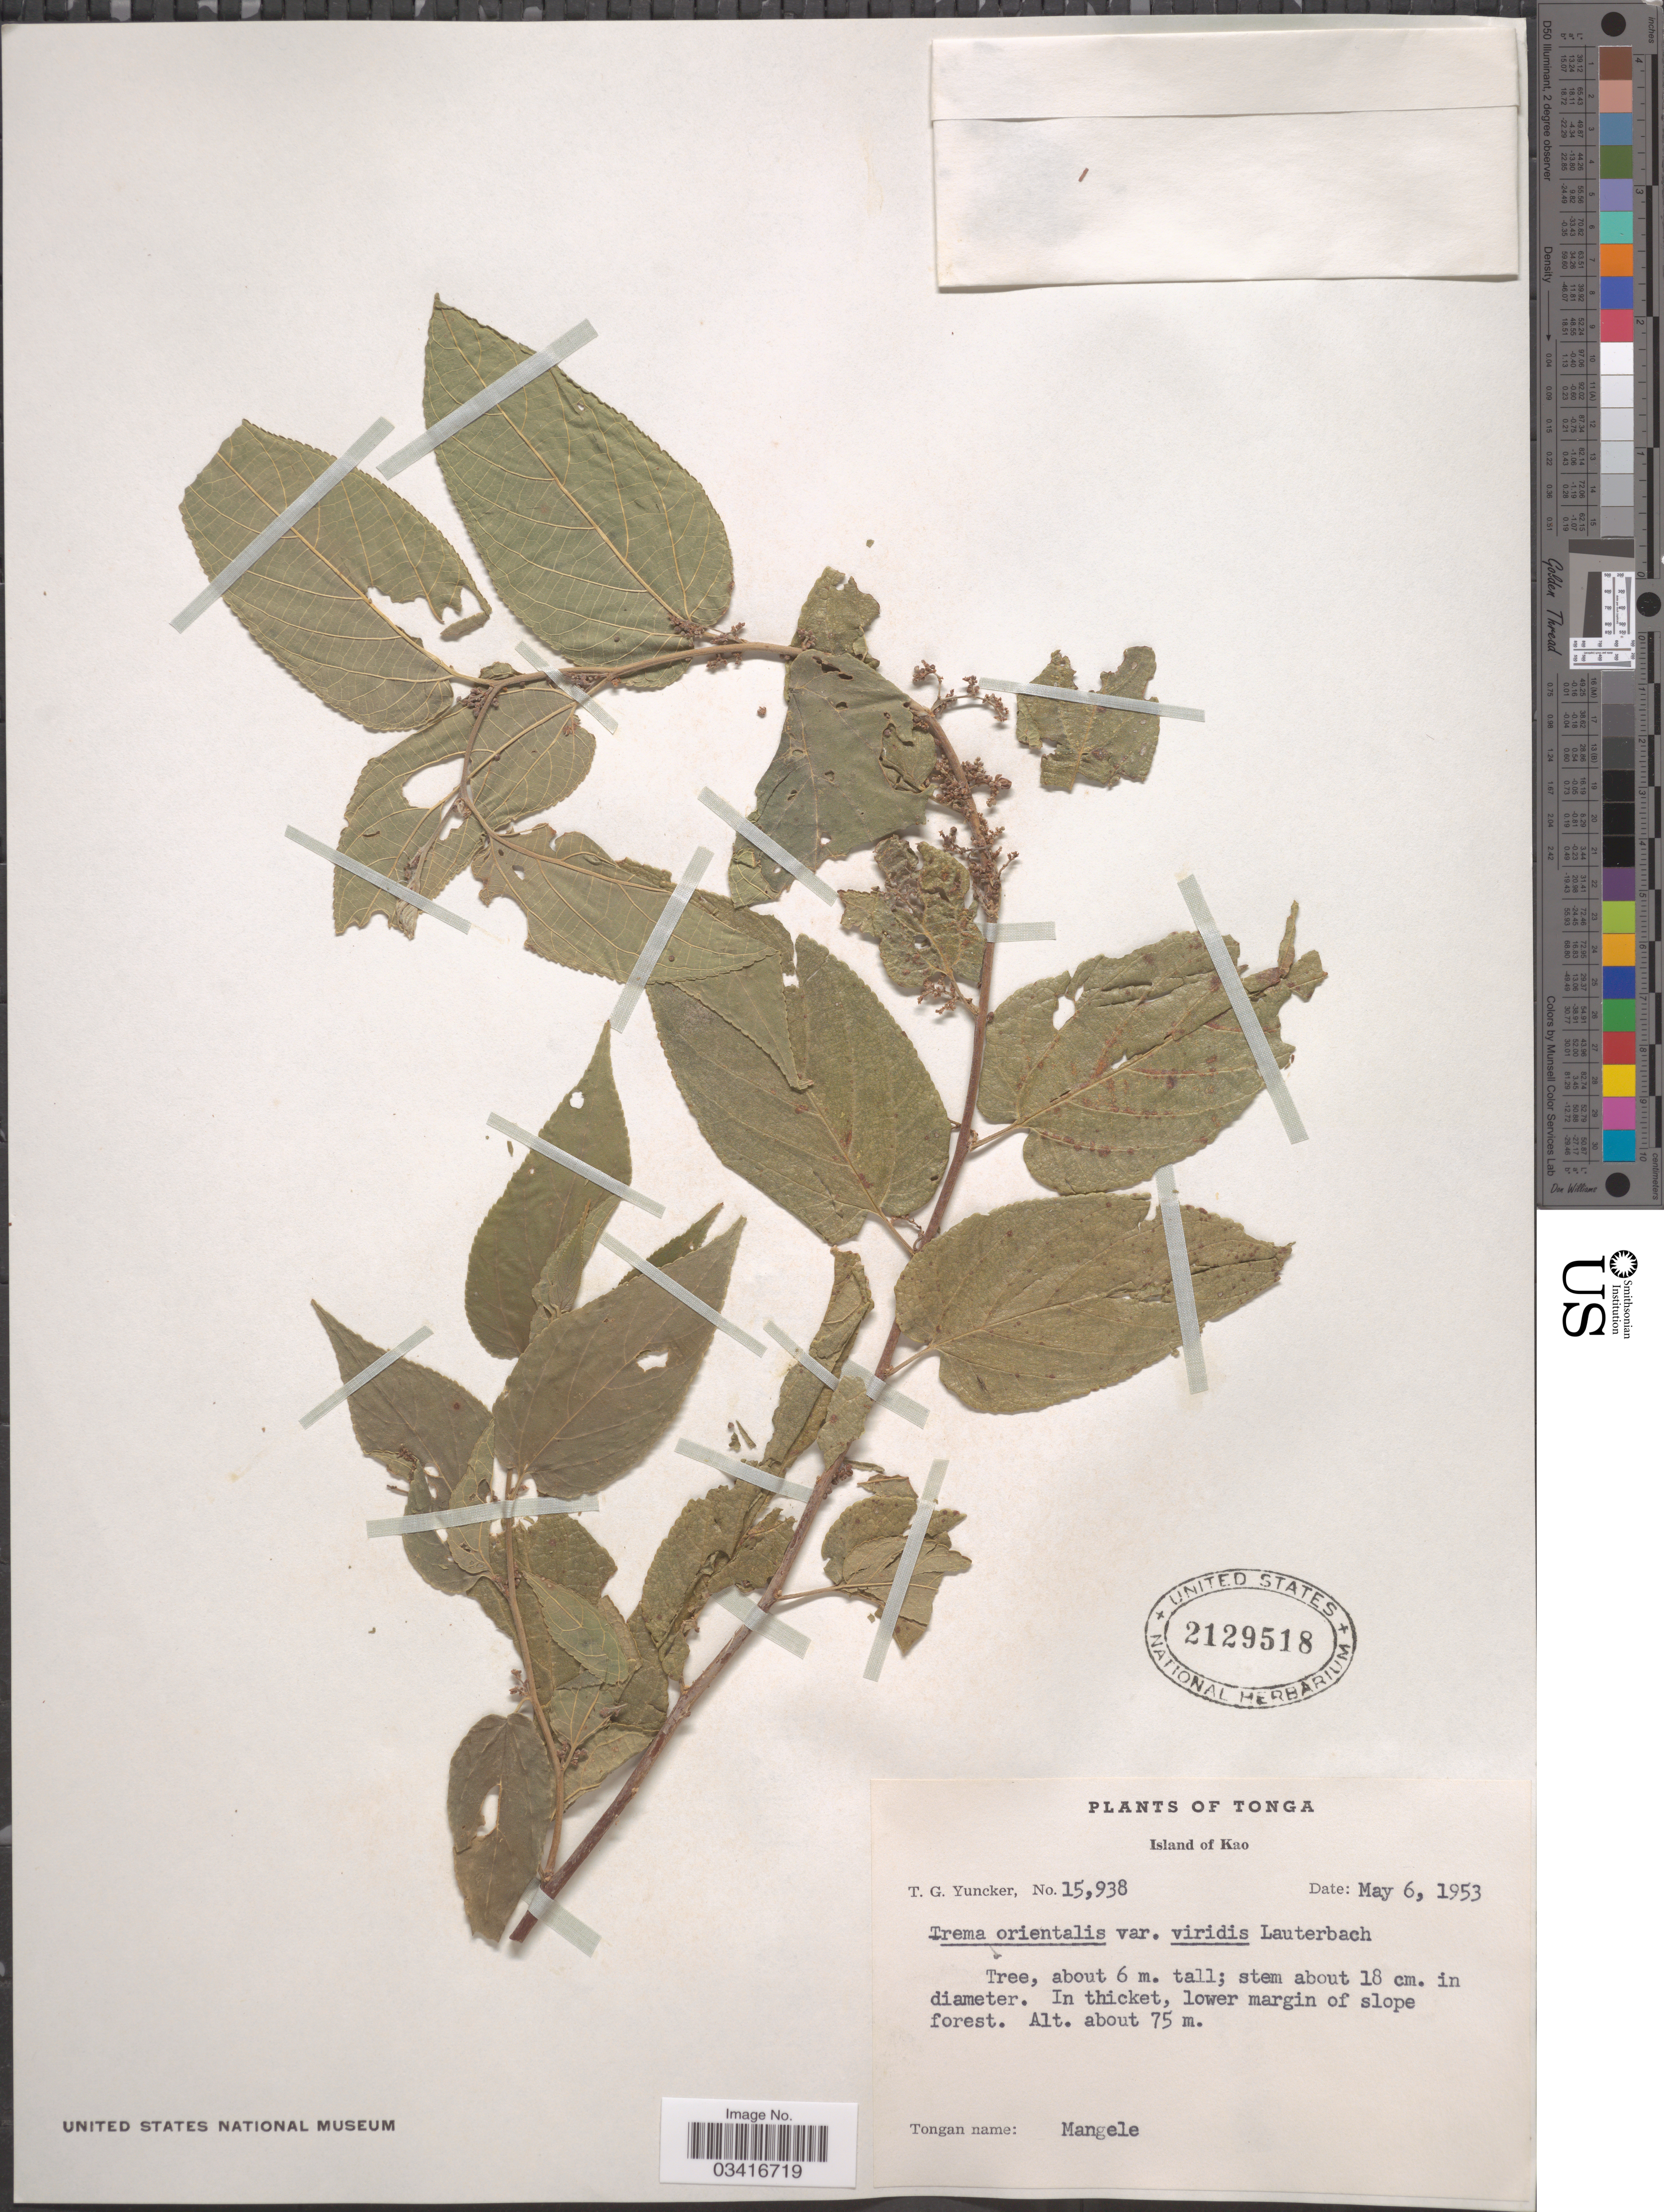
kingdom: Plantae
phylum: Tracheophyta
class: Magnoliopsida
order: Rosales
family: Cannabaceae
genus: Trema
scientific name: Trema orientale var. viridis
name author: (L.) Blume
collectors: T. G. Yuncker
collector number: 15938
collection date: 1953-05-06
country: Tonga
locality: Island of Tonga. In thicket, lower margin of slope forest.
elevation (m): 75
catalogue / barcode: US 2129518